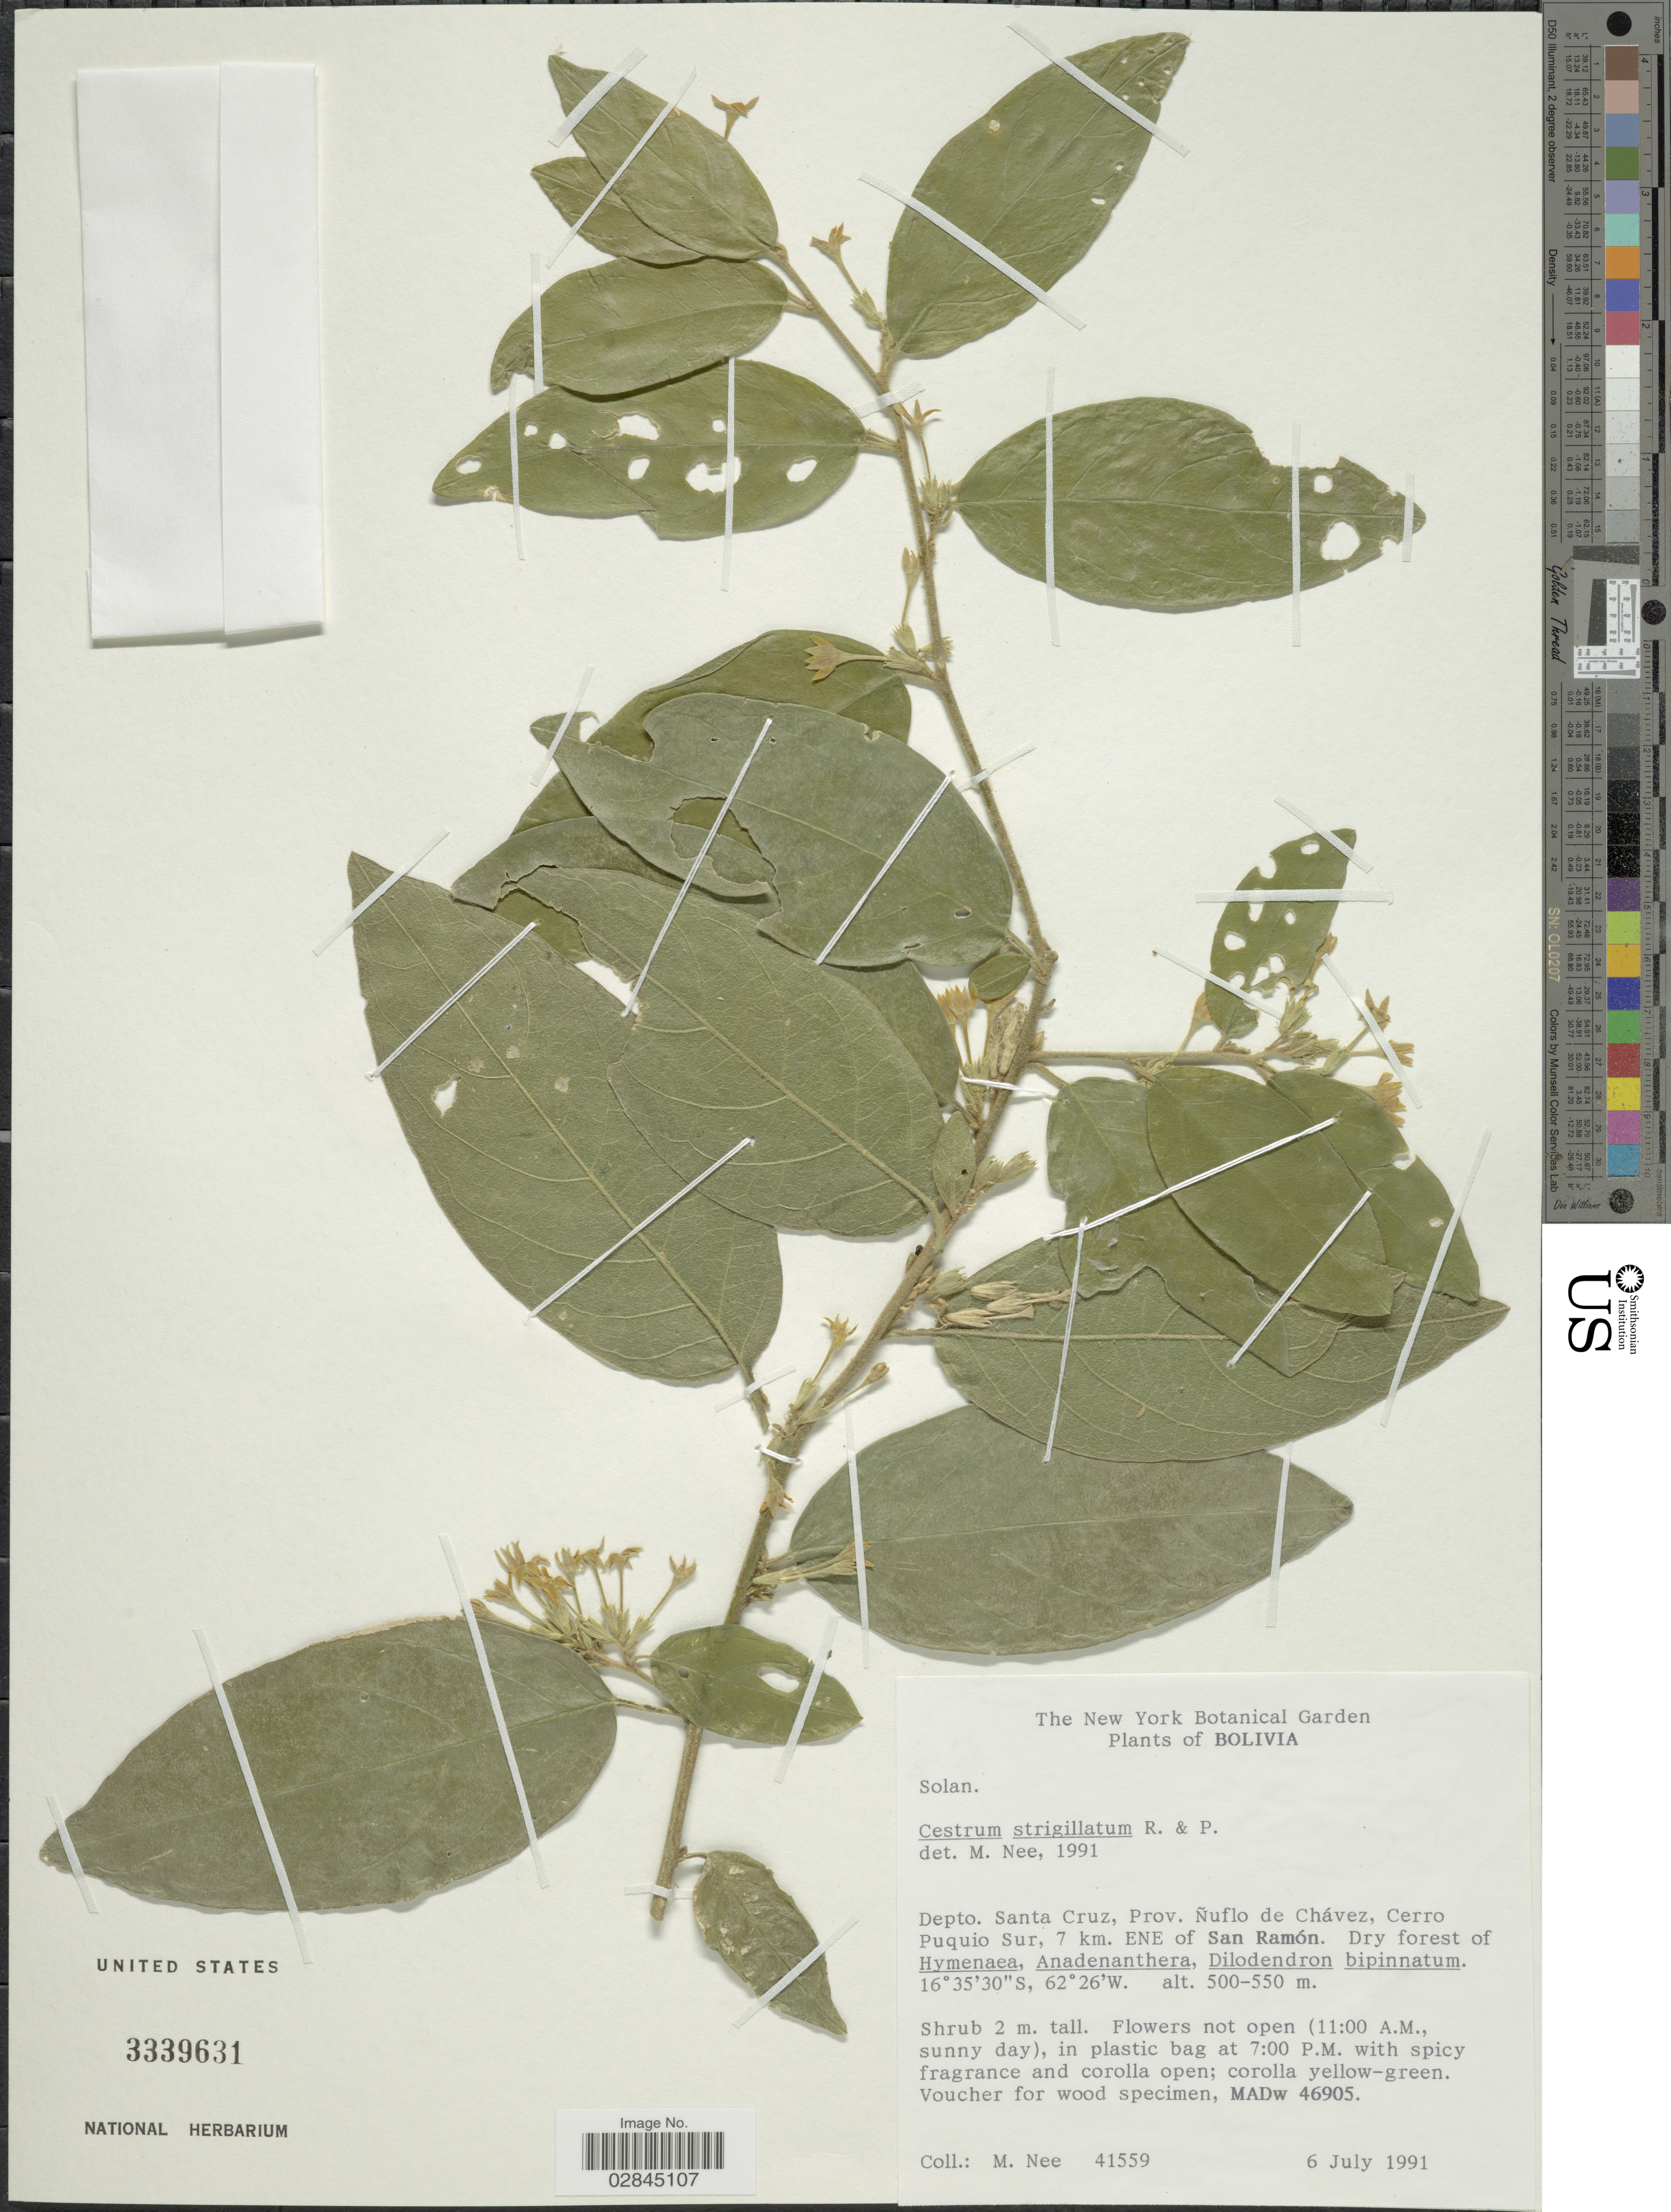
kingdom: Plantae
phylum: Tracheophyta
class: Magnoliopsida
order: Solanales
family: Solanaceae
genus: Cestrum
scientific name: Cestrum strigilatum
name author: Ruiz & Pav.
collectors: M. Nee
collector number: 41559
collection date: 1991-07-06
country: Bolivia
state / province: Santa Cruz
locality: Depto. Santa Cruz, prov. Ñuflo de Chávez, Cerro Puquio Sur, 7 km. ENE of San Ramón.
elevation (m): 500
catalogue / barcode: US 33339631